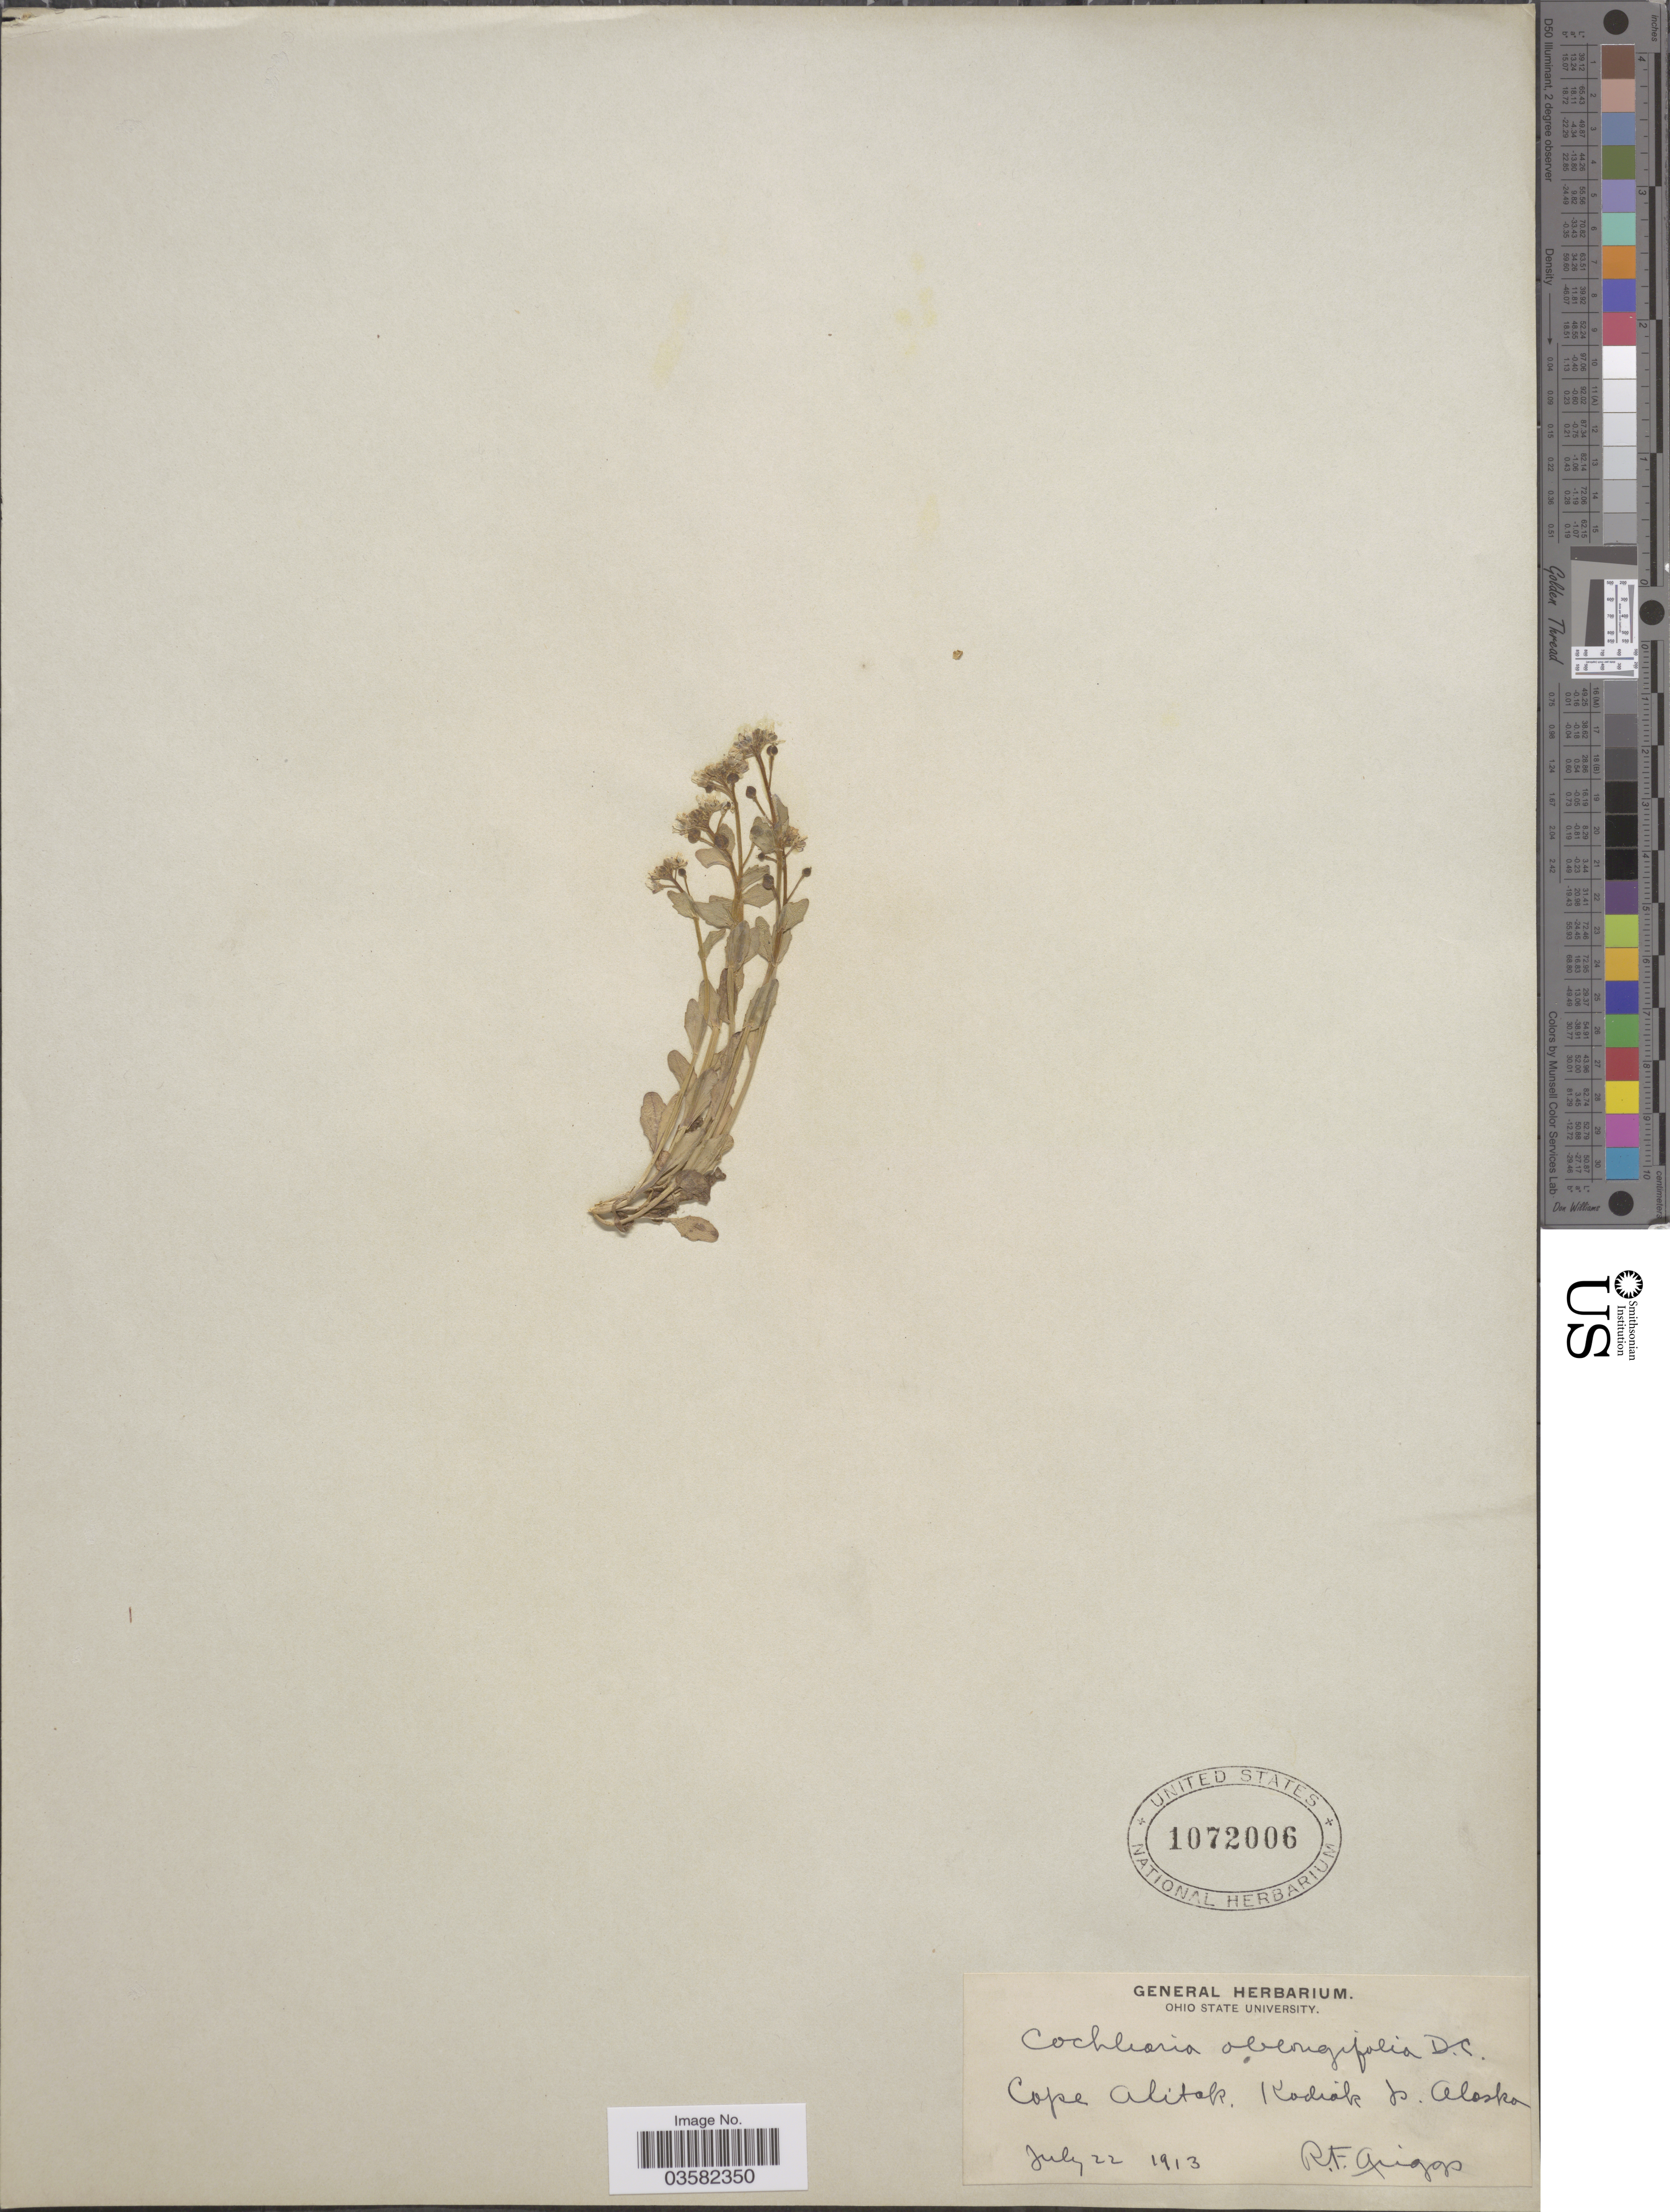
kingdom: Plantae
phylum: Tracheophyta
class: Magnoliopsida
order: Brassicales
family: Brassicaceae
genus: Cochlearia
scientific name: Cochlearia oblongifolia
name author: DC.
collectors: R. F. Griggs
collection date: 1913-07-22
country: United States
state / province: Alaska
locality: Cape Alitak. Kodiak Is.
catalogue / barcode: US 1072006